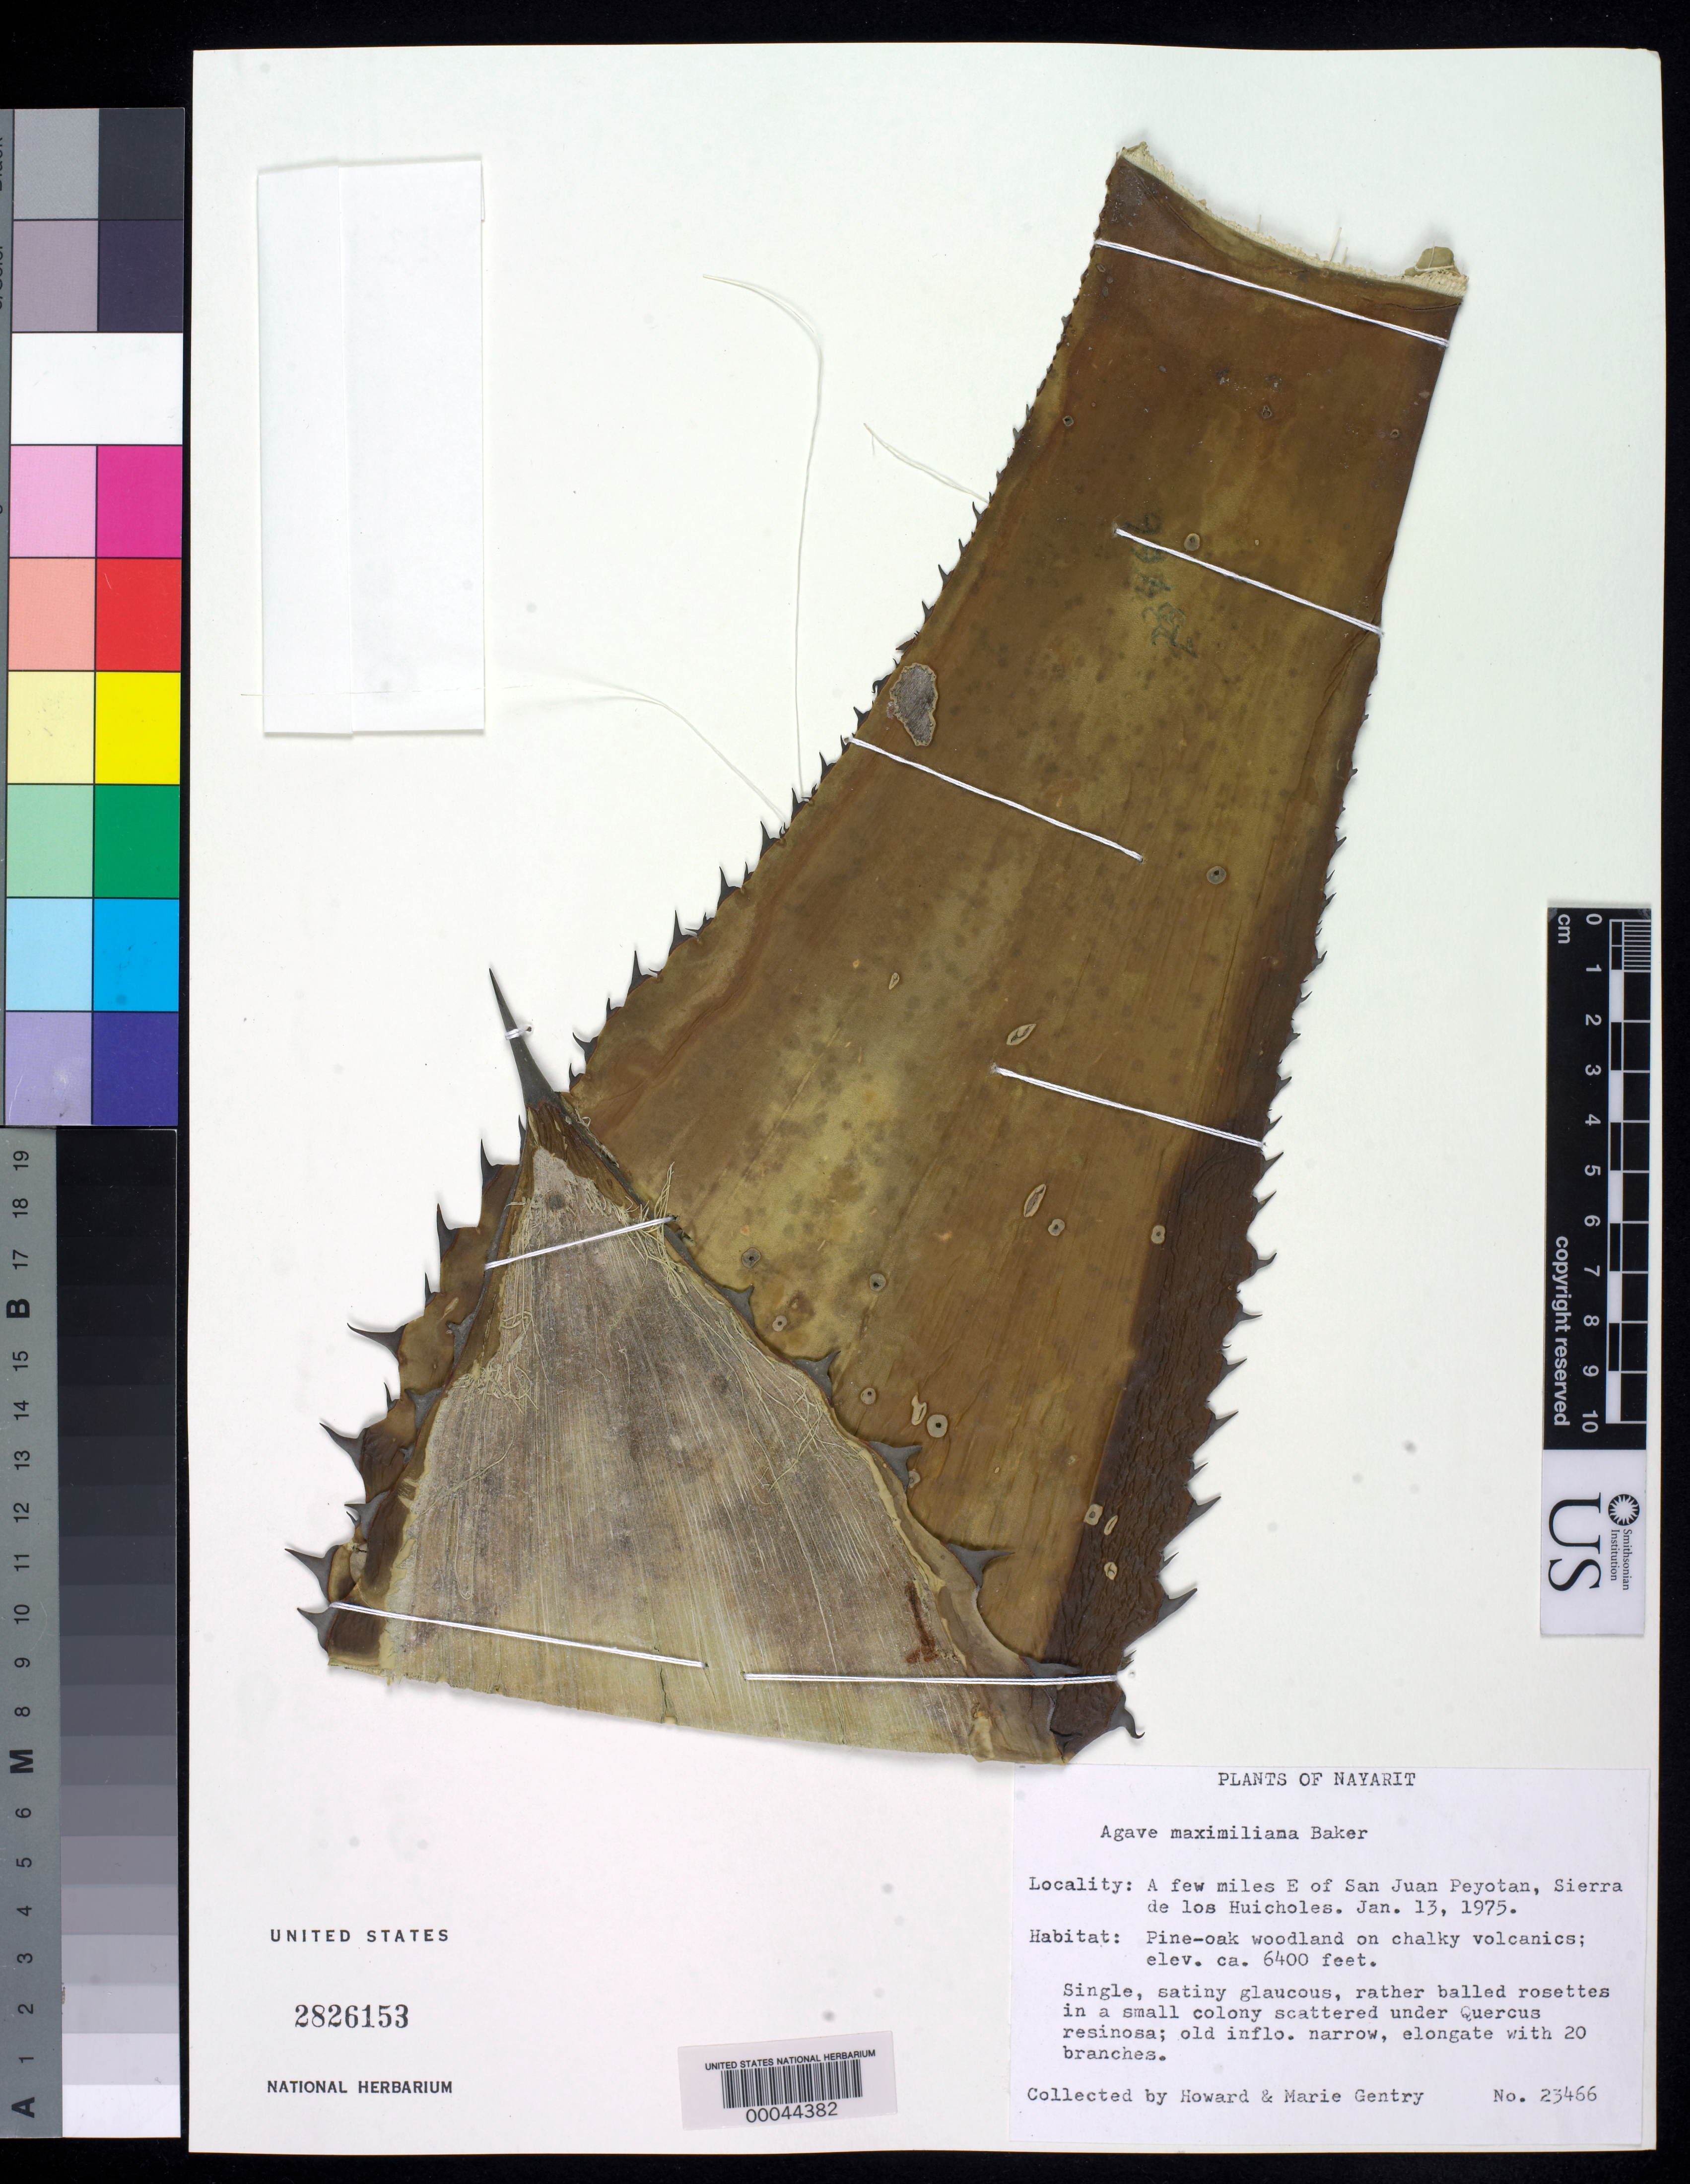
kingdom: Plantae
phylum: Tracheophyta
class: Liliopsida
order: Asparagales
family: Asparagaceae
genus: Agave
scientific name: Agave maximiliana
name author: Baker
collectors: H. S. Gentry & M. Gentry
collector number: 23466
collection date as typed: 13 Jan 1975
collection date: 1975-01-13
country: Mexico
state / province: Nayarit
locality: A few mi E of San Juan Peyotan, Sierra de Los Huicholes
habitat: Pine-oak woodland on chalky volcanics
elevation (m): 1951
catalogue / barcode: US 2826153